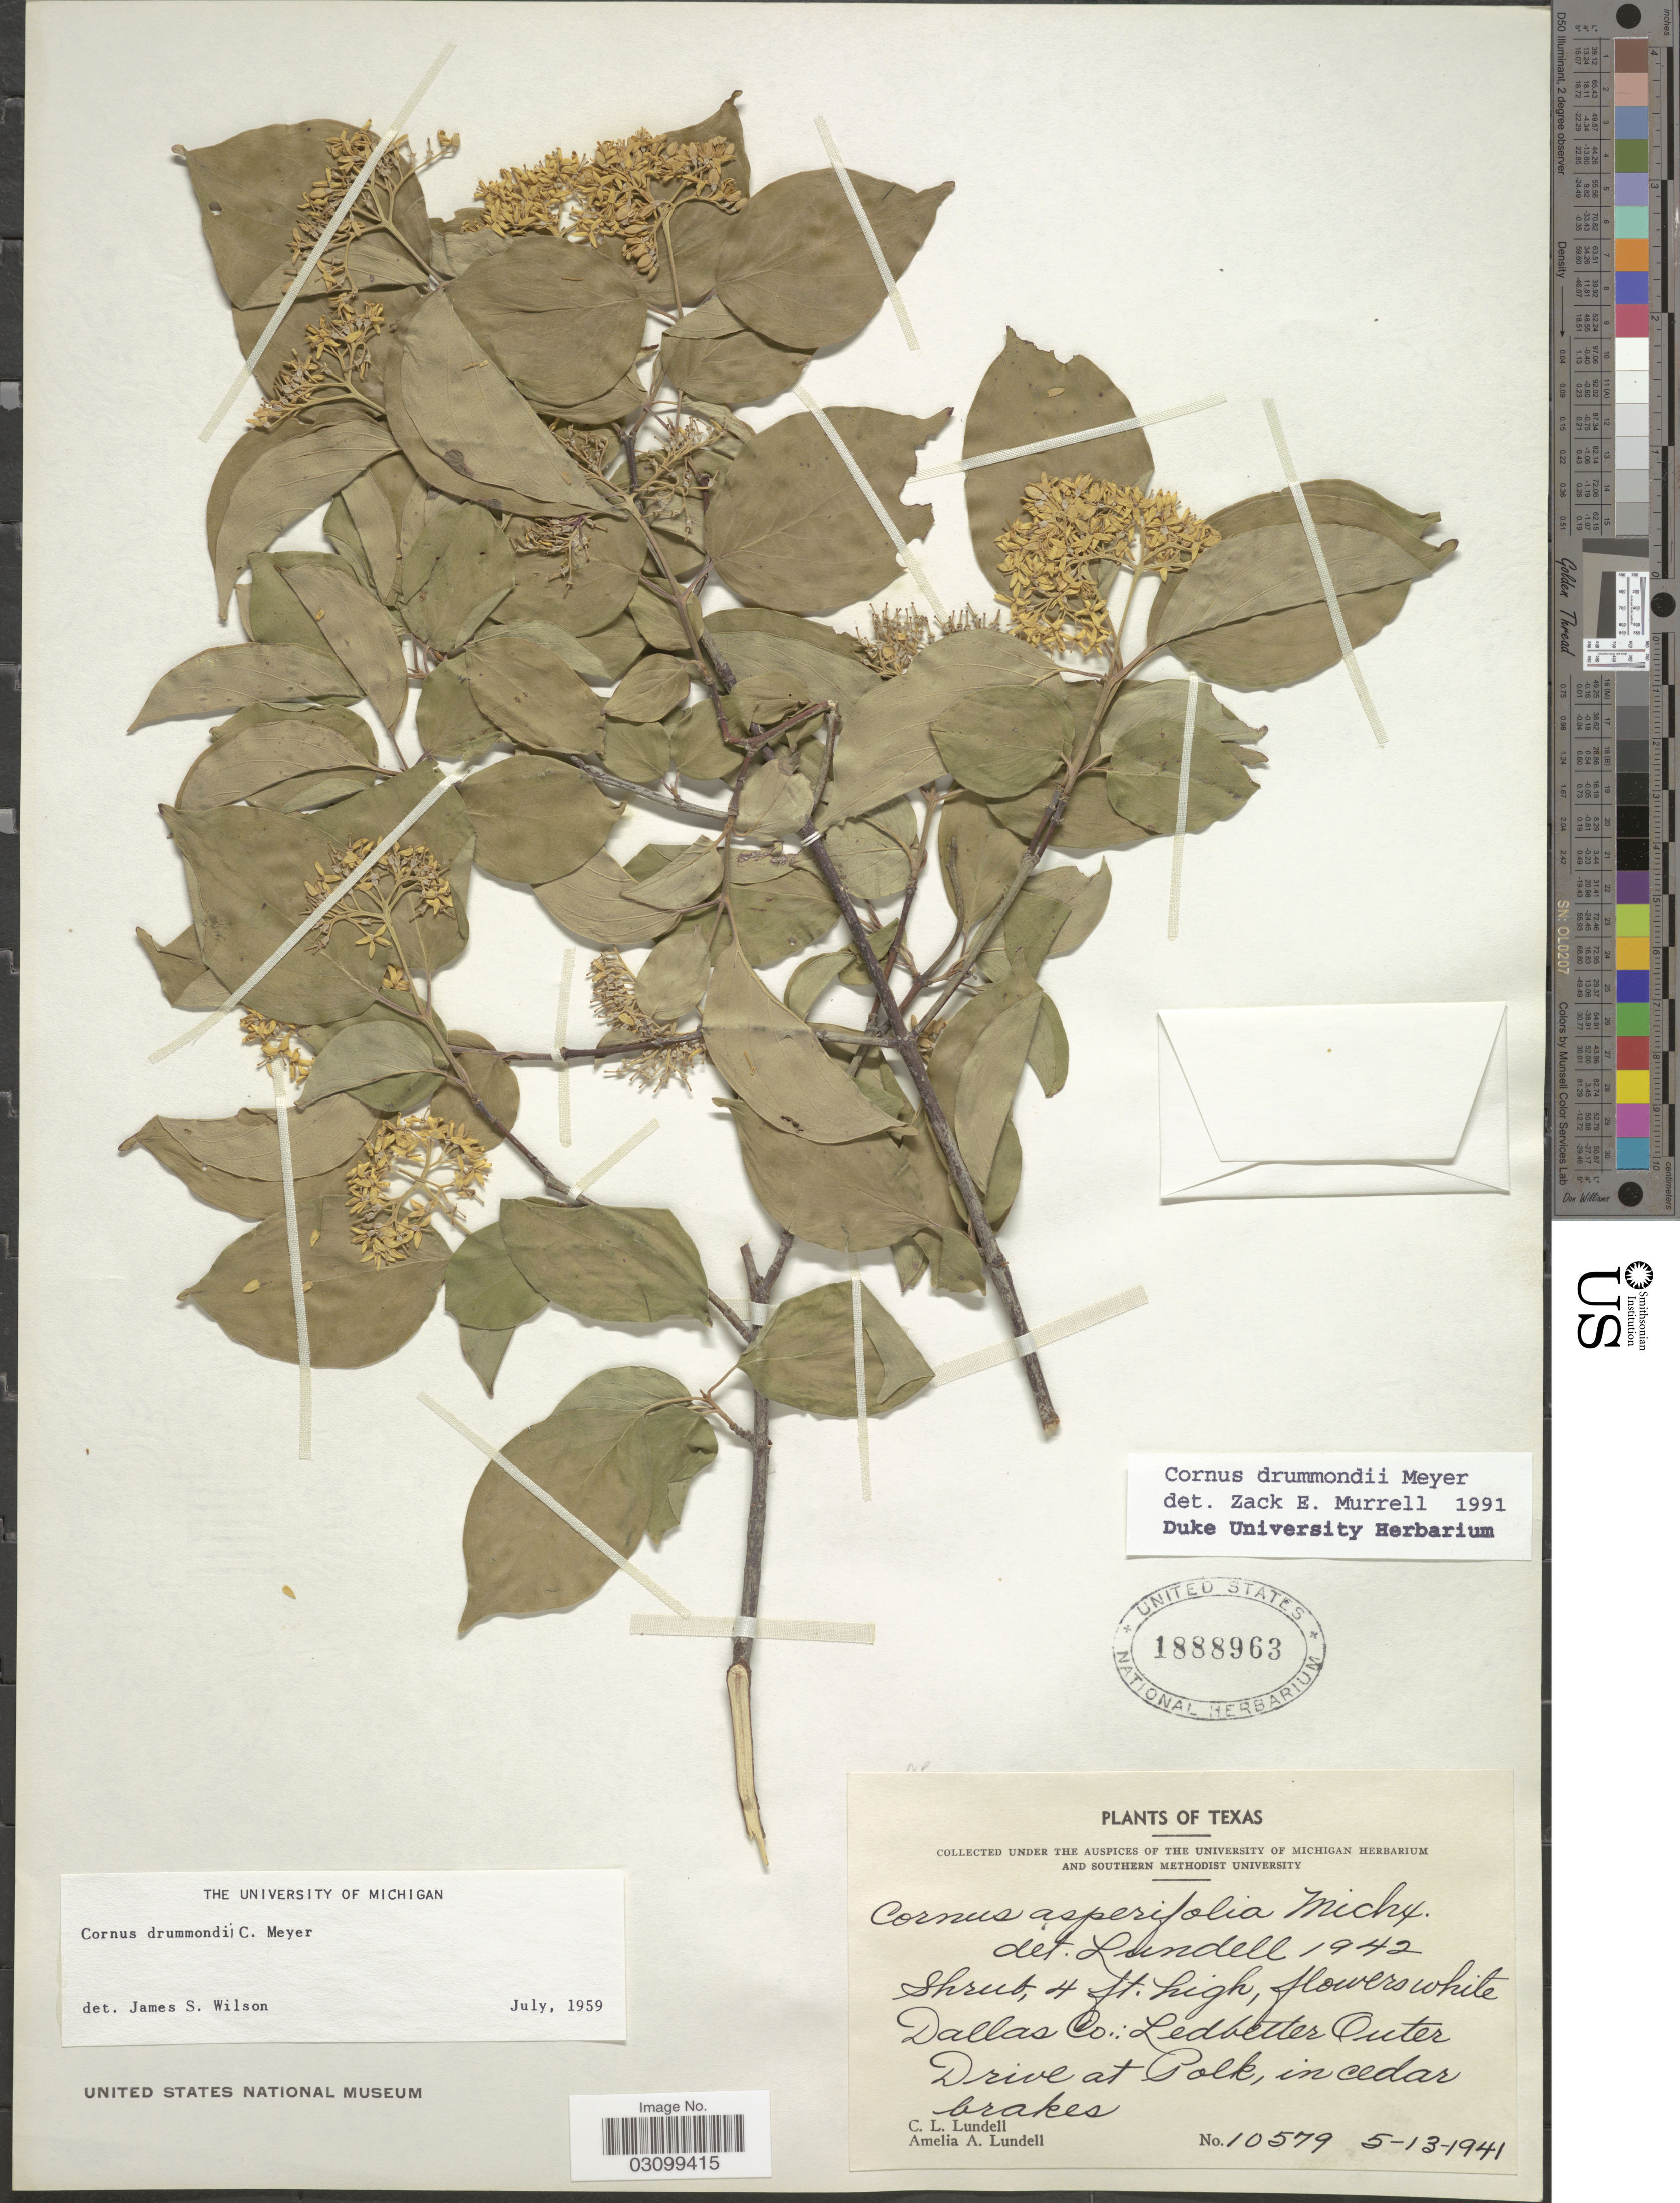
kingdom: Plantae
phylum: Tracheophyta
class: Magnoliopsida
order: Cornales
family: Cornaceae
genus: Cornus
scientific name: Cornus drummondii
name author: C.A. Mey.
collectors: C. L. Lundell & A. A. Lundell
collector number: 10579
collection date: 1941-05-13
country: United States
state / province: Texas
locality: Dallas Co.: Ledbetter Outer Drive at Polk, in cedar brakes.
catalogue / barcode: US 1888963